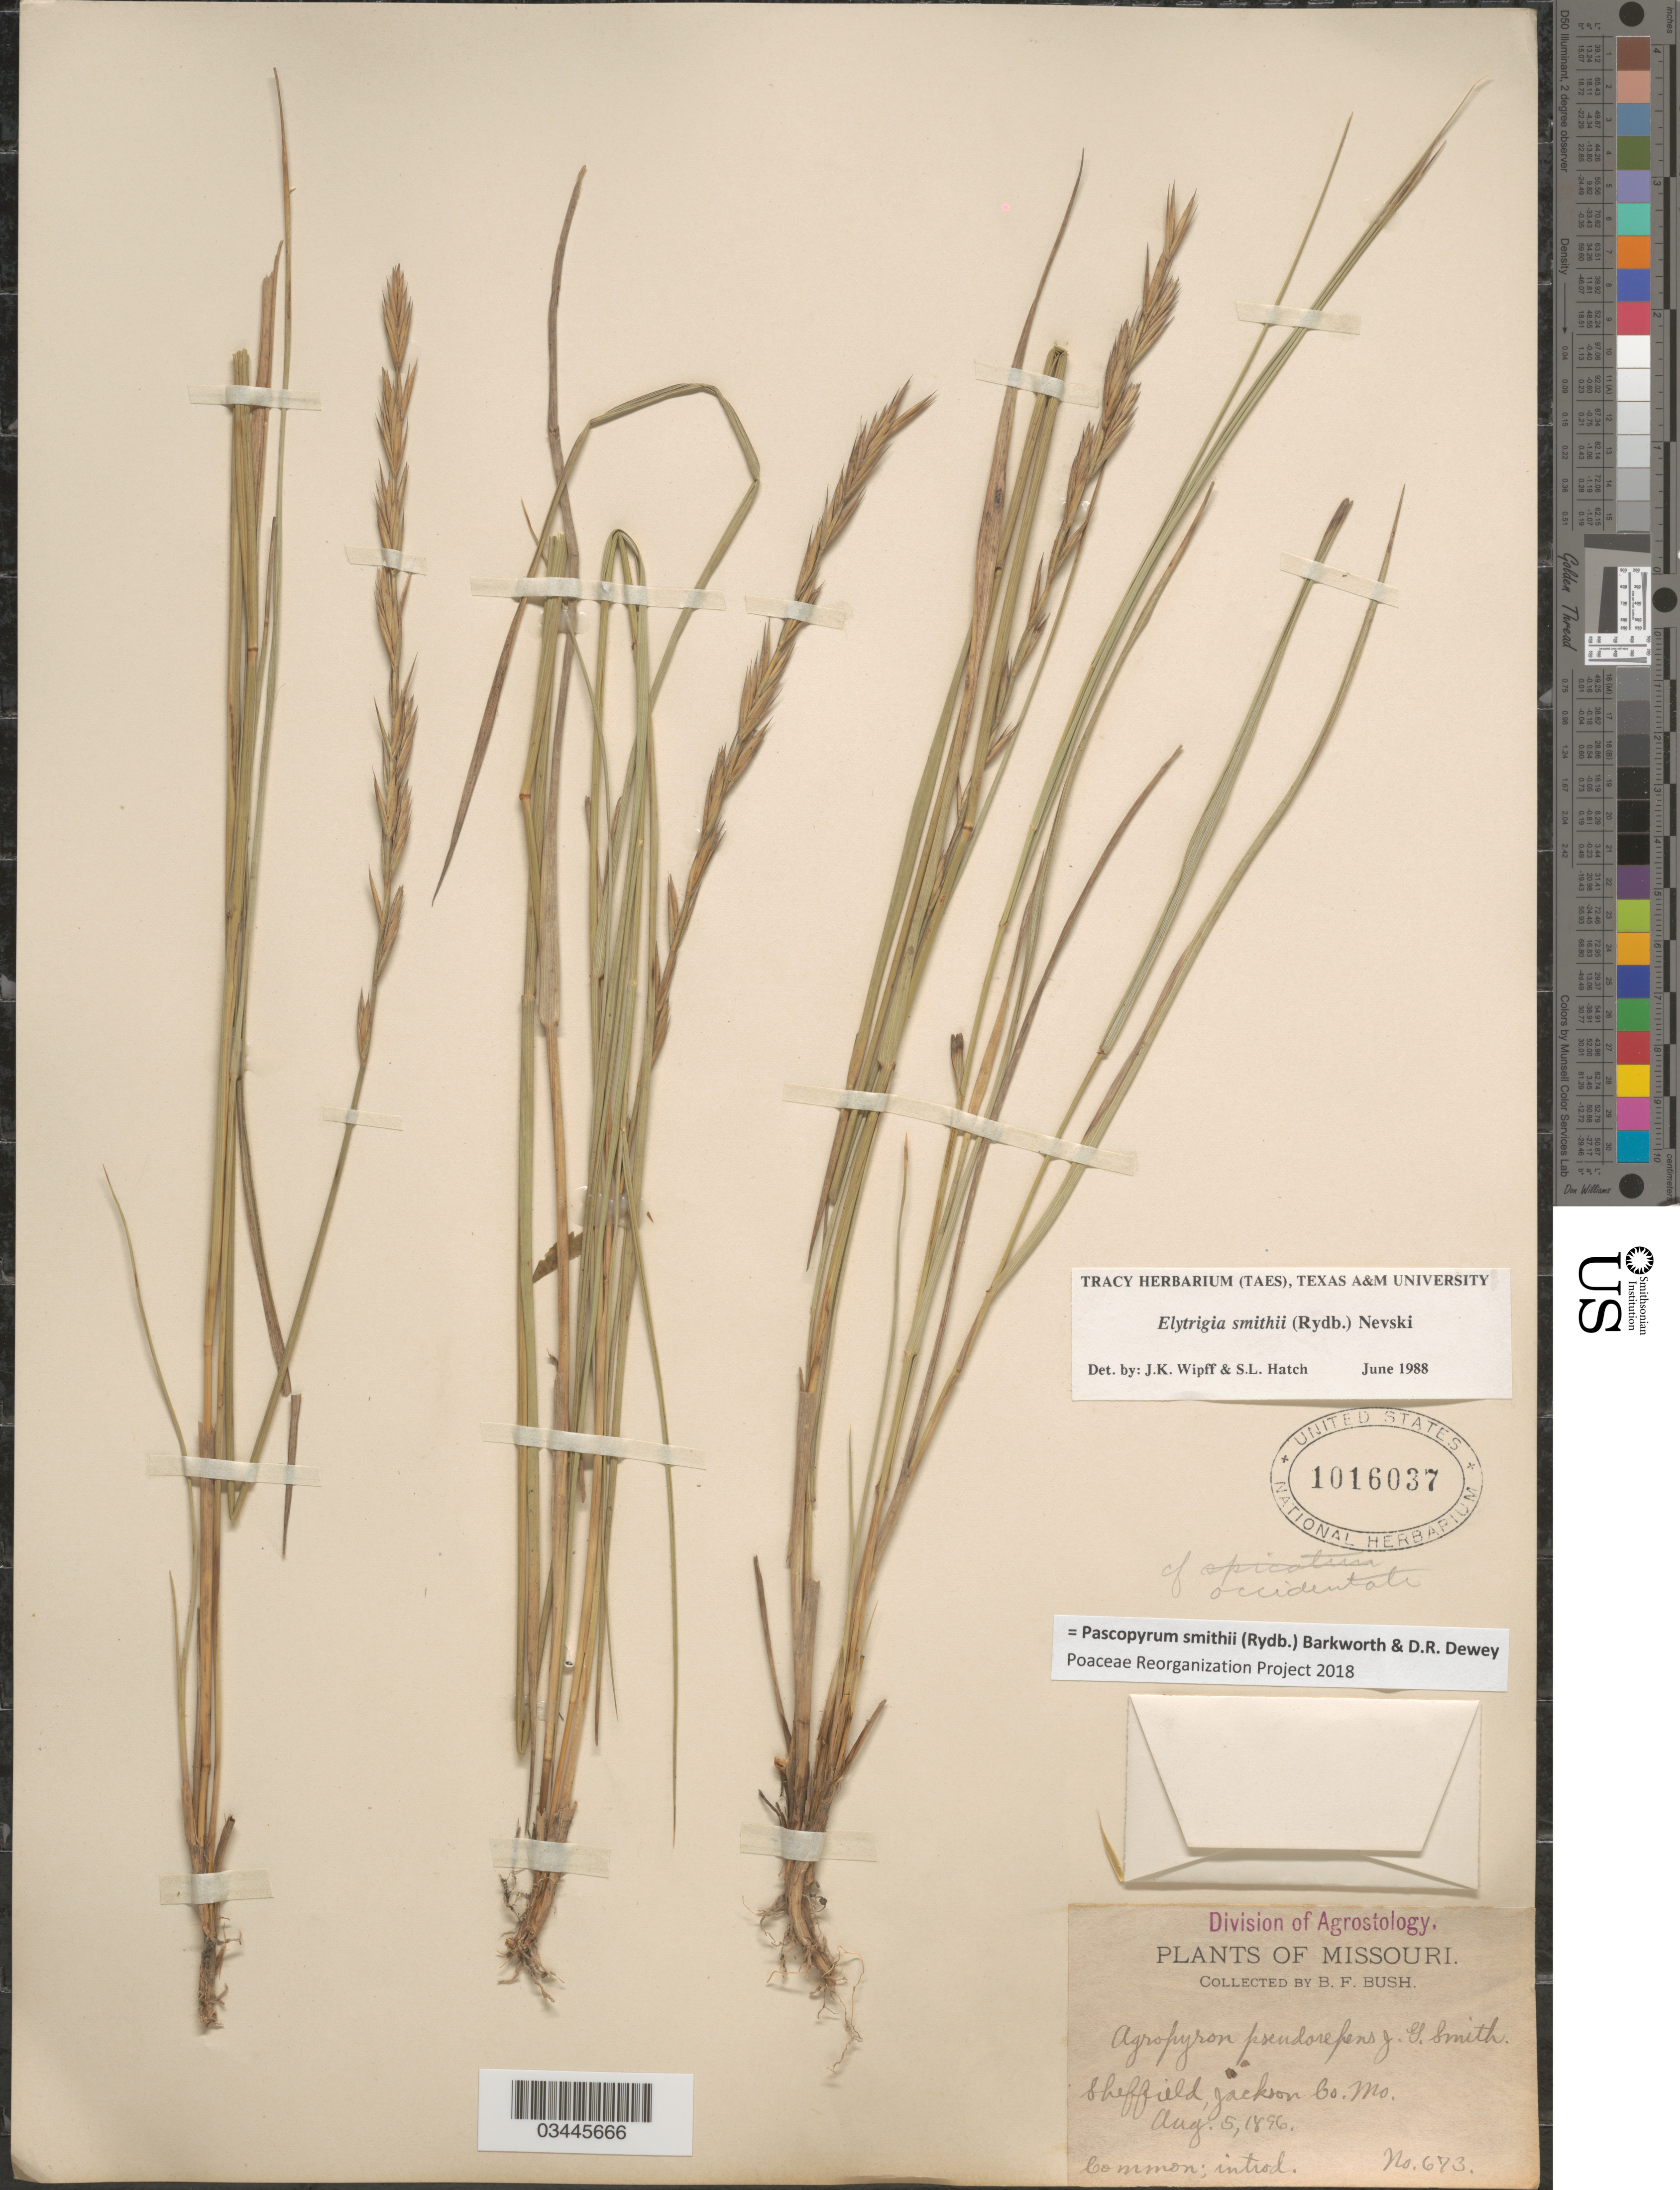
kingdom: Plantae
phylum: Tracheophyta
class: Liliopsida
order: Poales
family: Poaceae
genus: Pascopyrum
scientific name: Pascopyrum smithii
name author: (Rydb.) Barkworth & Dewey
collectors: B. F. Bush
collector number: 673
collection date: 1896-08-05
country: United States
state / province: Missouri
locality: Sheffield, Jackson Co.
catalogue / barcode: US 1016037